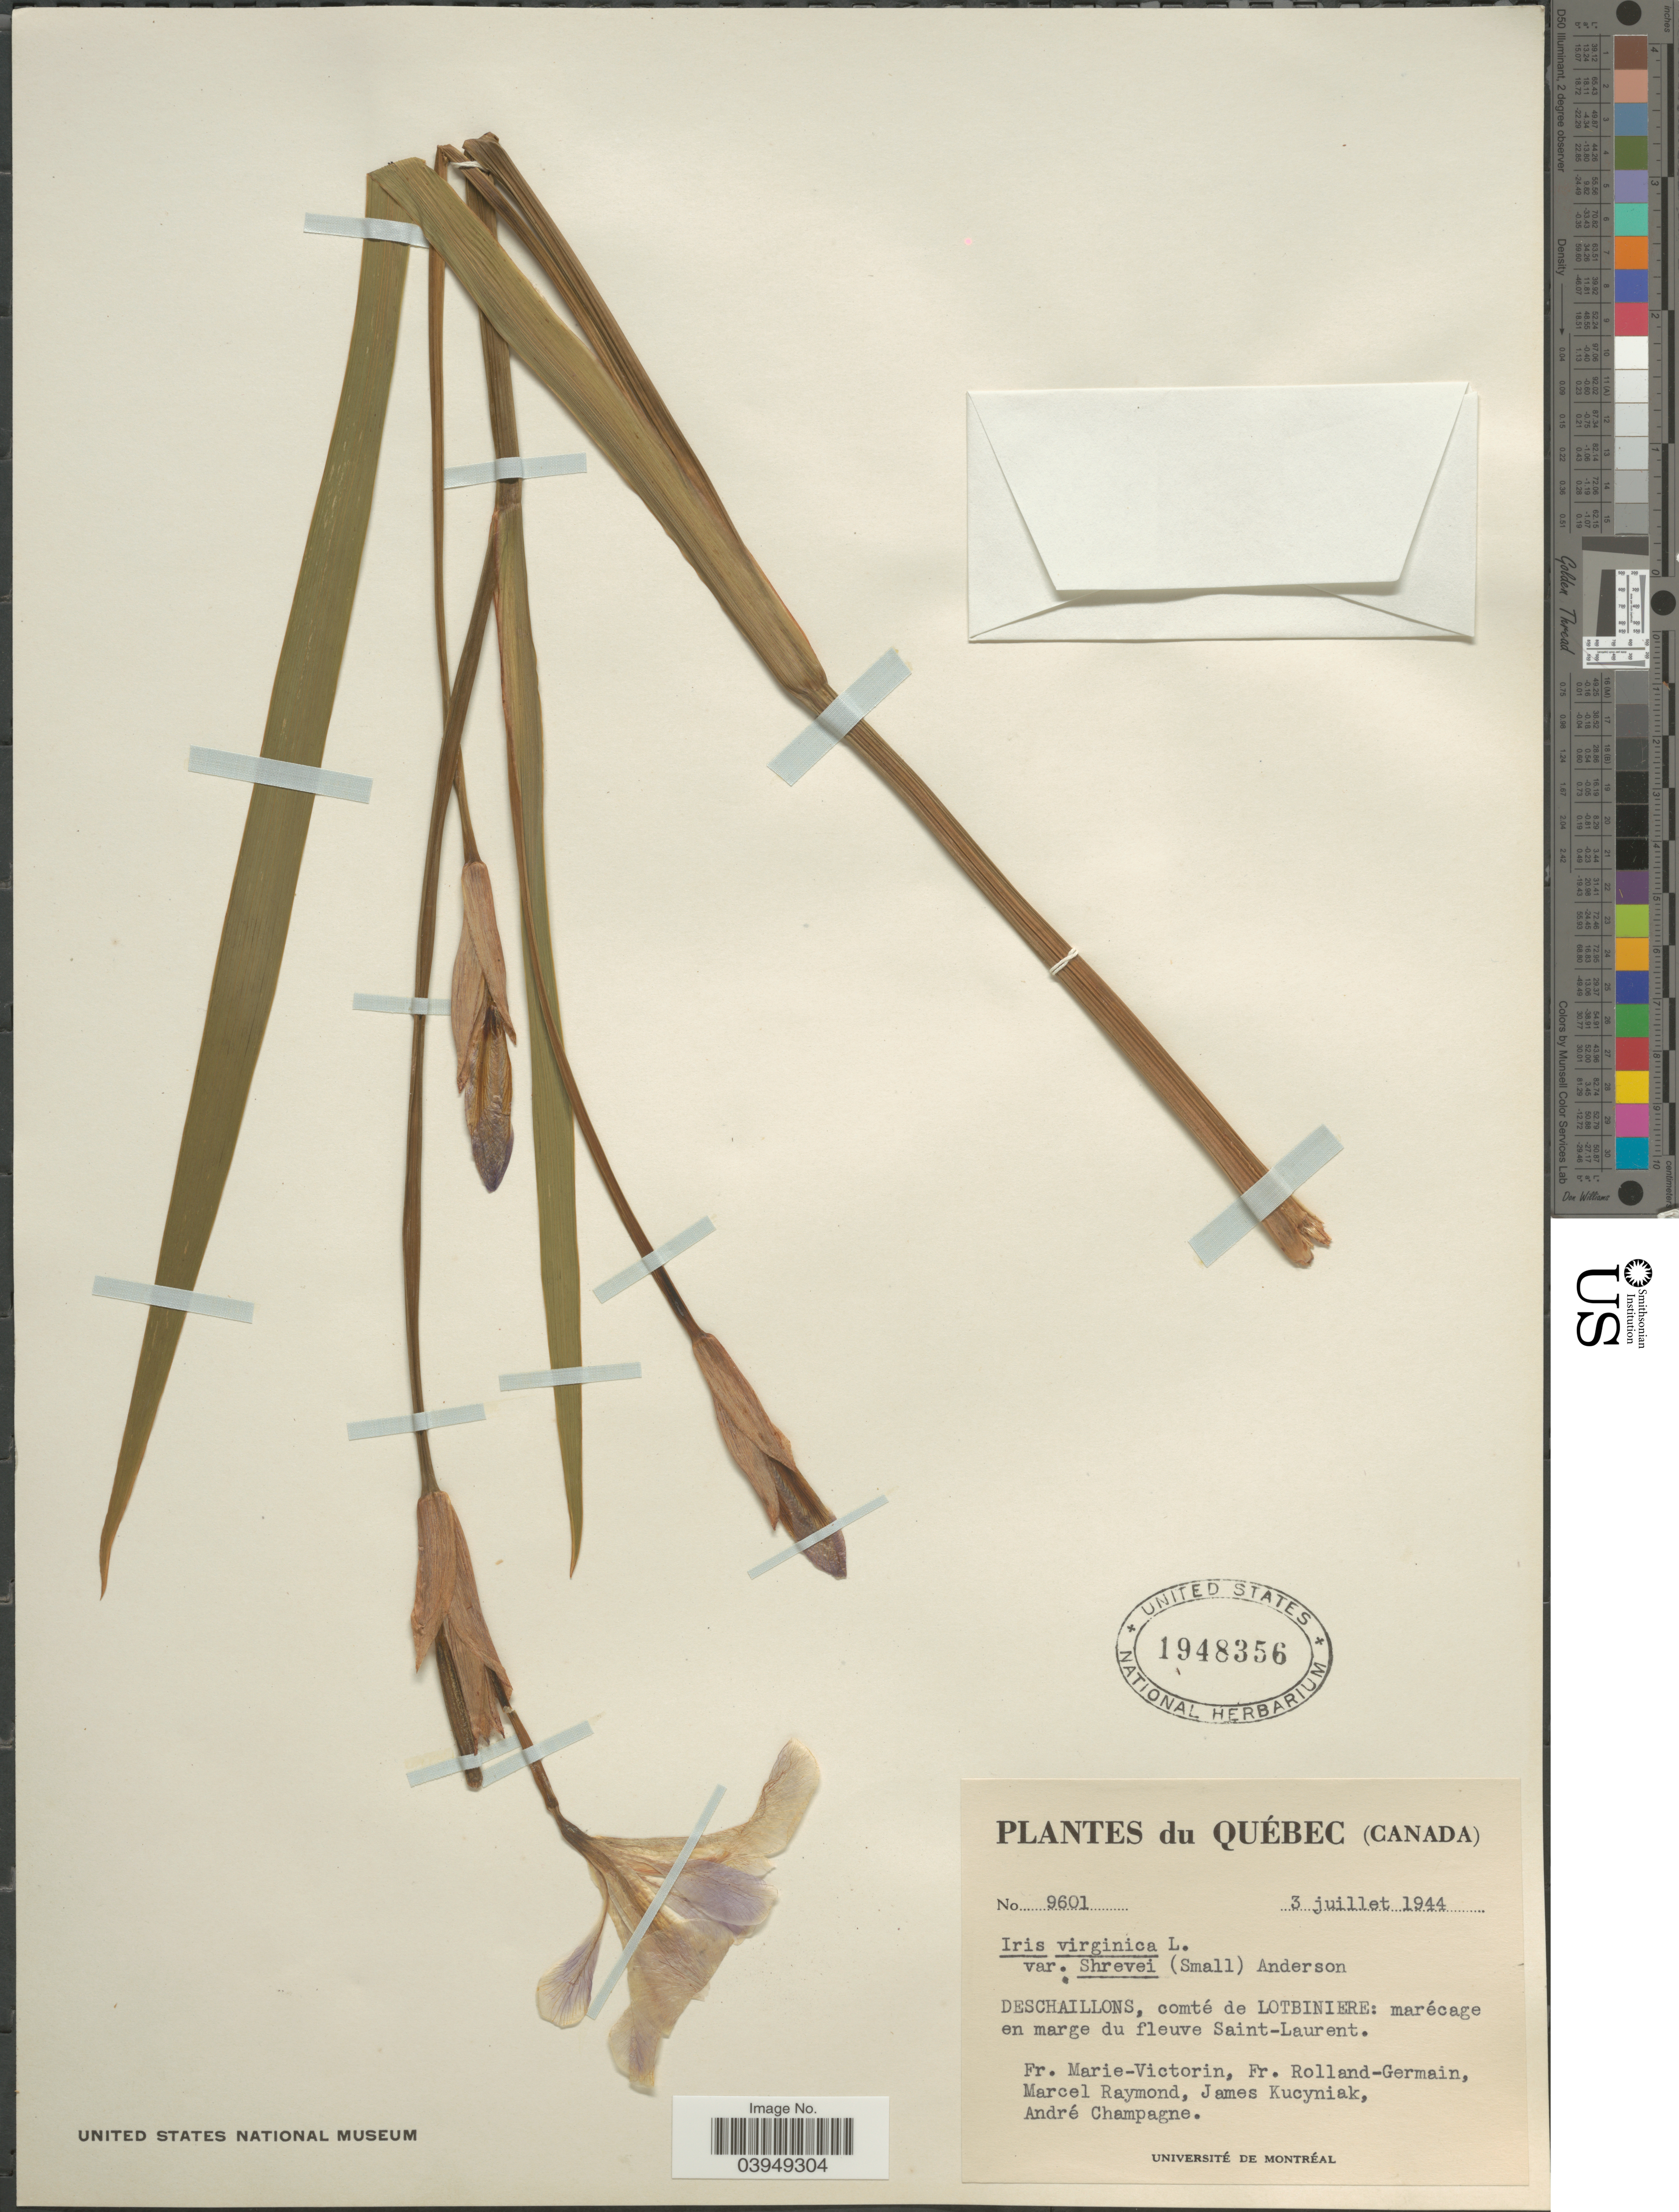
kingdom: Plantae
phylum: Tracheophyta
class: Liliopsida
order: Asparagales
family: Iridaceae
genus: Iris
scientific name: Iris virginica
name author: L.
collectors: F. Marie-Victorin, Rolland-Germain, M. Raymond, J. Kucyniak & A. Champagne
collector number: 9601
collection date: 1944-07-03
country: Canada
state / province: Quebec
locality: Deschaillons, comté de Lotbiniere: marcécage en marge du fleuve Saint-Laurent.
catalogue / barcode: US 1948356